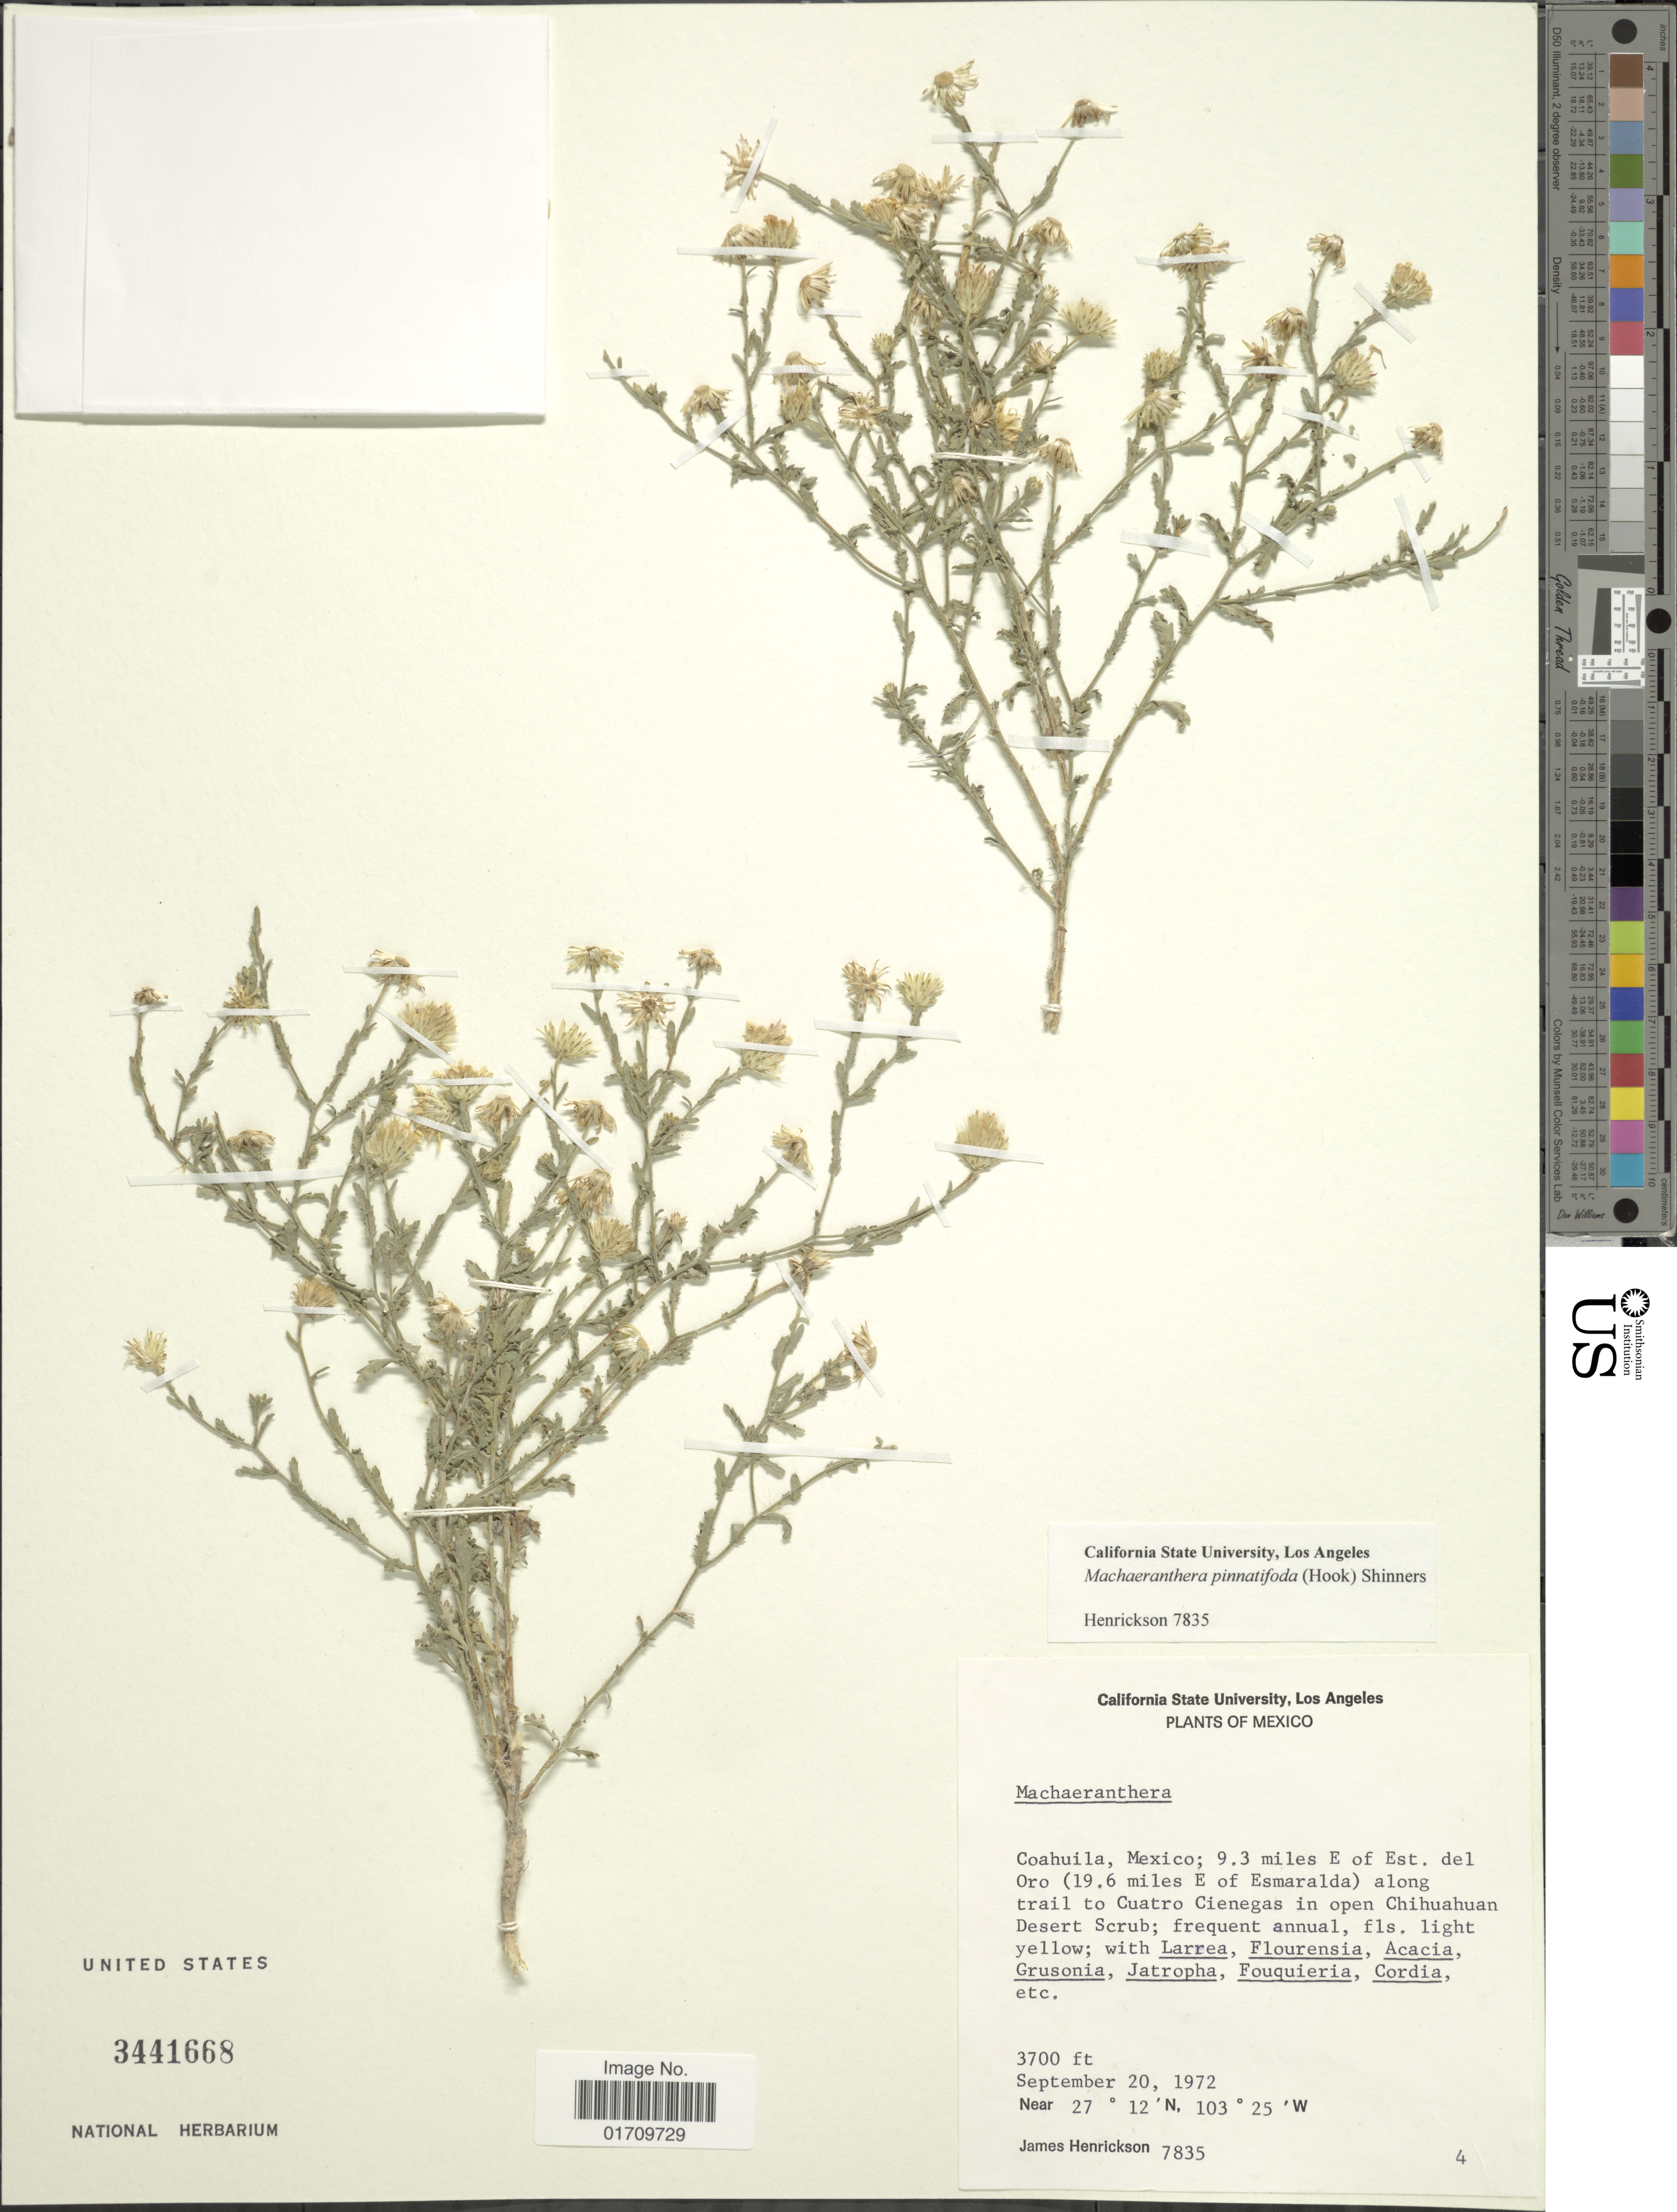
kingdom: Plantae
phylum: Tracheophyta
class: Magnoliopsida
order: Asterales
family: Asteraceae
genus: Machaeranthera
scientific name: Machaeranthera pinnatifida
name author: (Hook.) Shinners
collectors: J. Henrickson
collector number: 7835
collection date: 1972-09-20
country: Mexico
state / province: Coahuila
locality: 9.3 miles E of Est. del Oro (19.6 miles E of Esmaralda) along trail to Cuatro Cienegas in open Chihuahuan Desert Scrub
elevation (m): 1128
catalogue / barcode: US 3441668